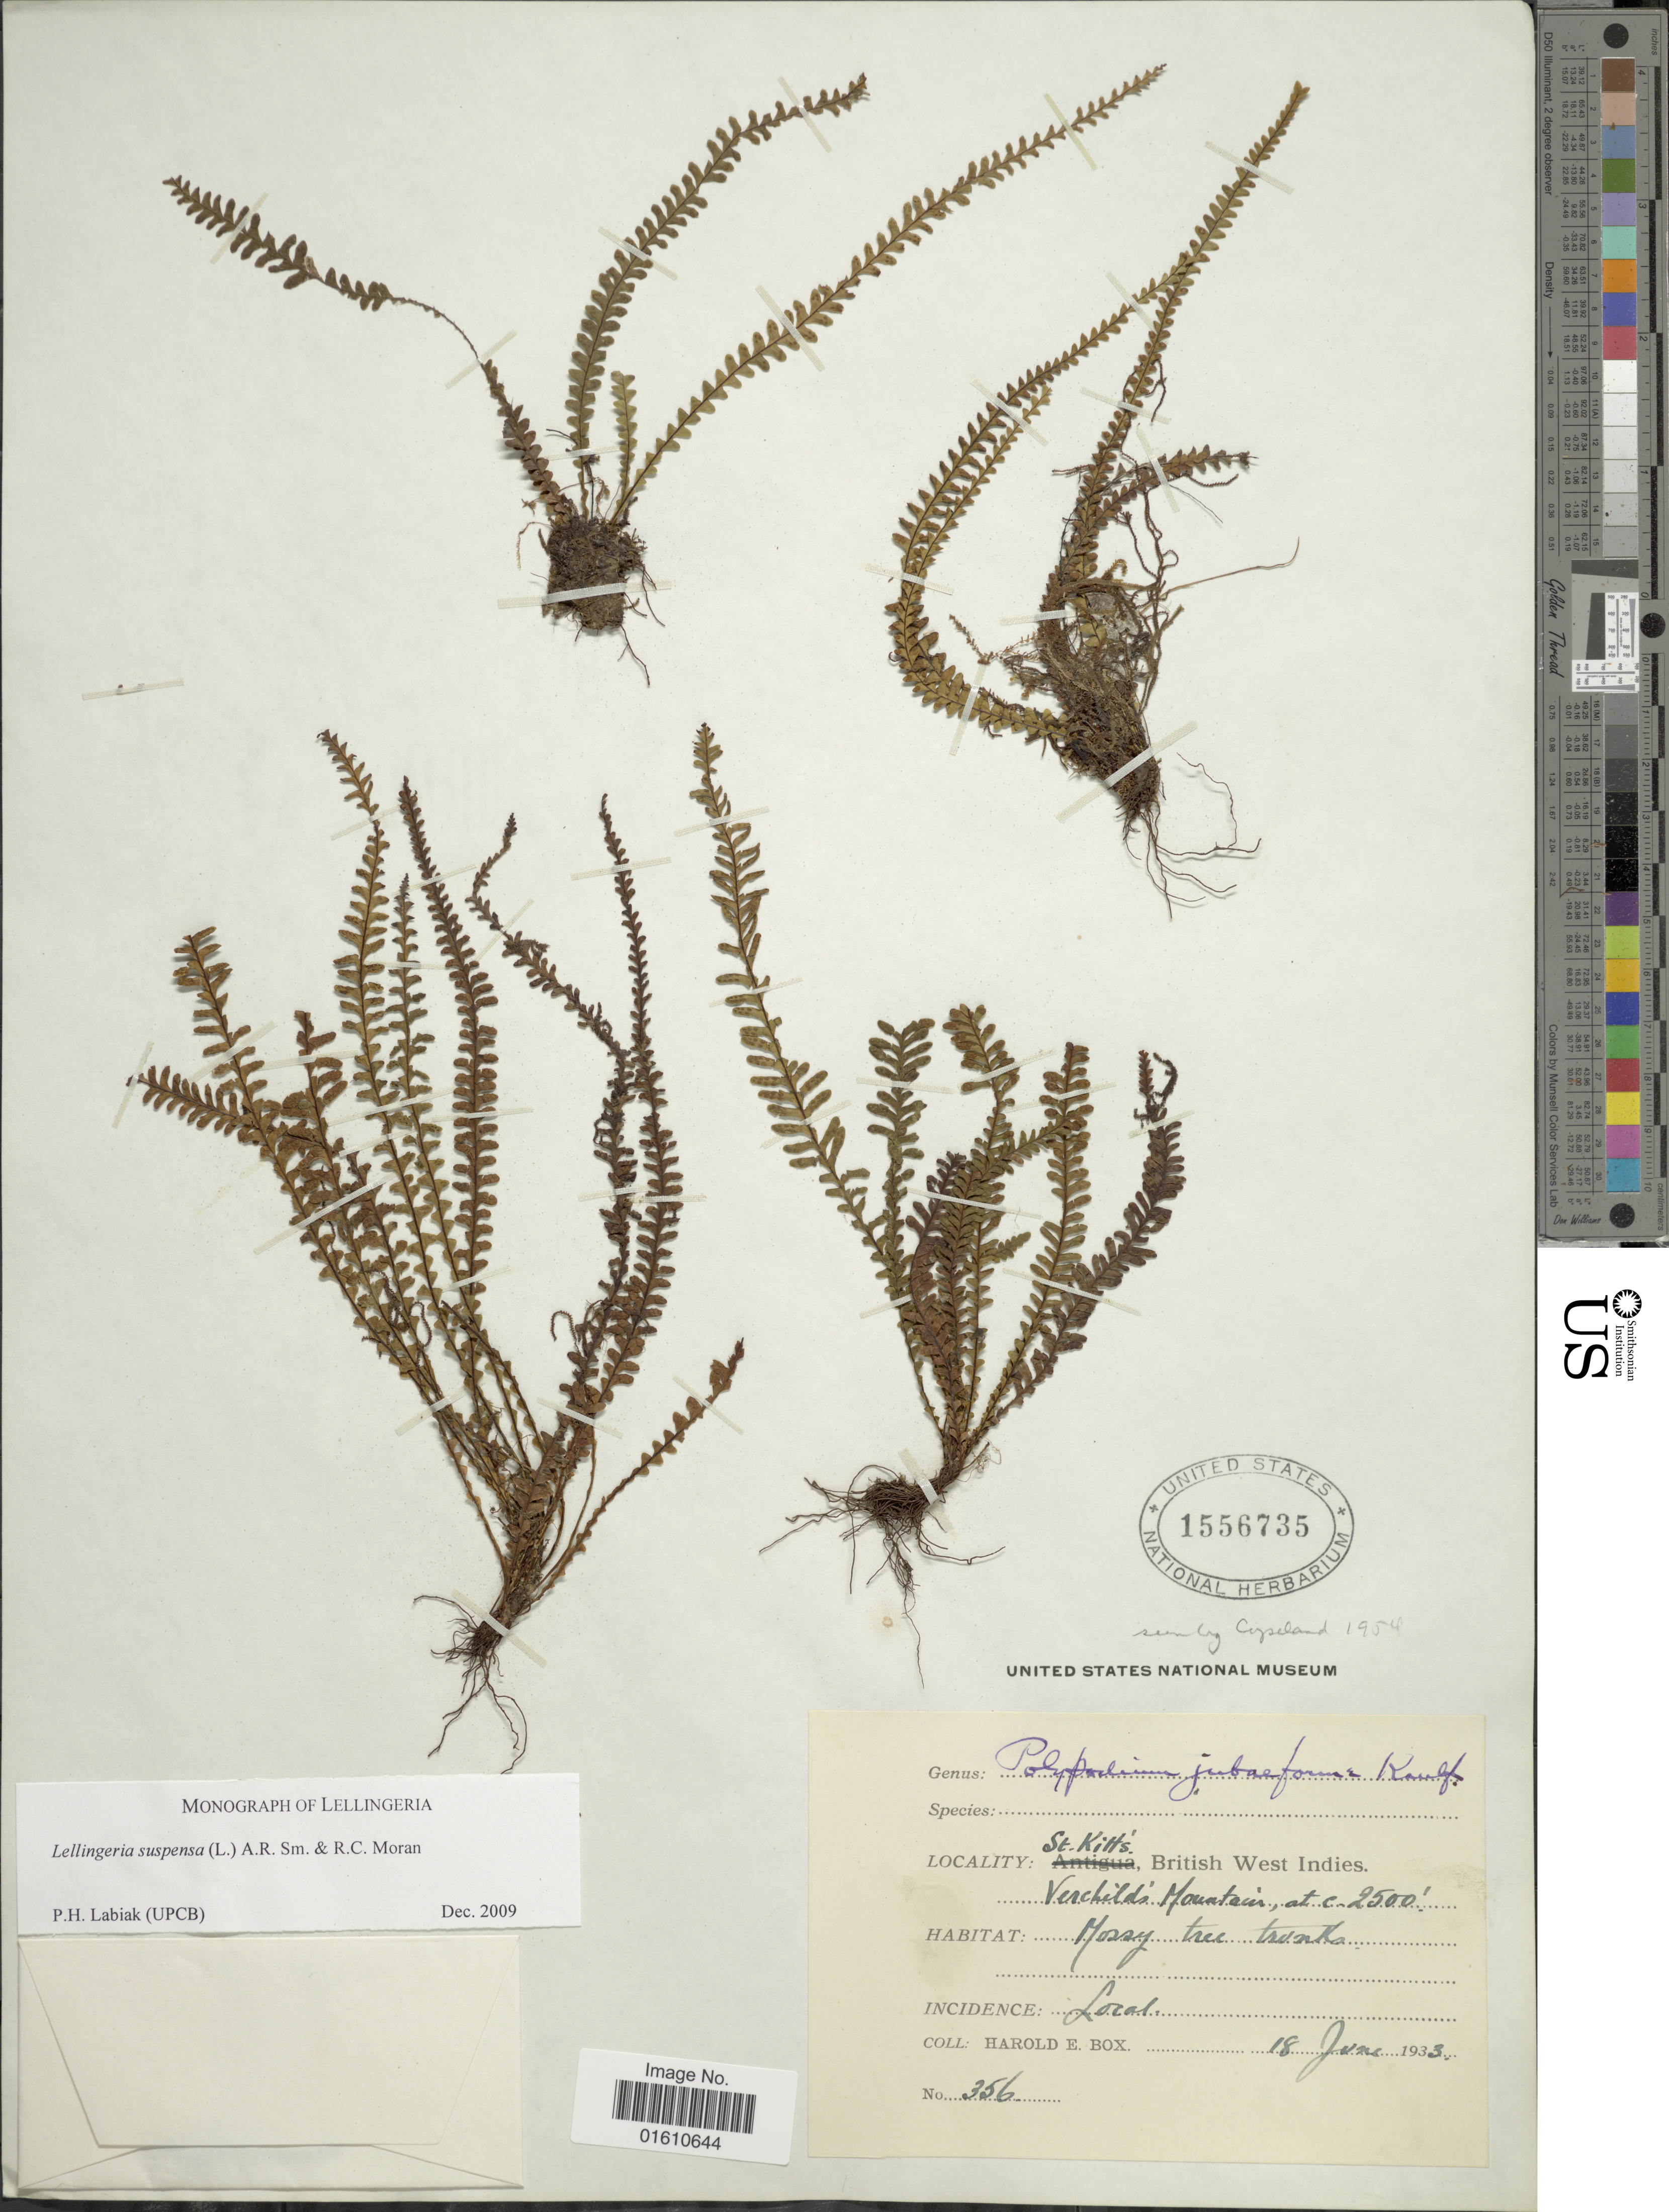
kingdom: Plantae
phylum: Tracheophyta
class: Polypodiopsida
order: Polypodiales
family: Polypodiaceae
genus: Lellingeria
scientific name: Lellingeria suspensa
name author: (L.) A.R. Sm. & R.C. Moran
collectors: H. E. Box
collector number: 356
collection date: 1933-06-18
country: St. Christopher-Nevis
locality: St. Kitts, British West Indies, Verschilds Mountain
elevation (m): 762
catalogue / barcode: US 1556735